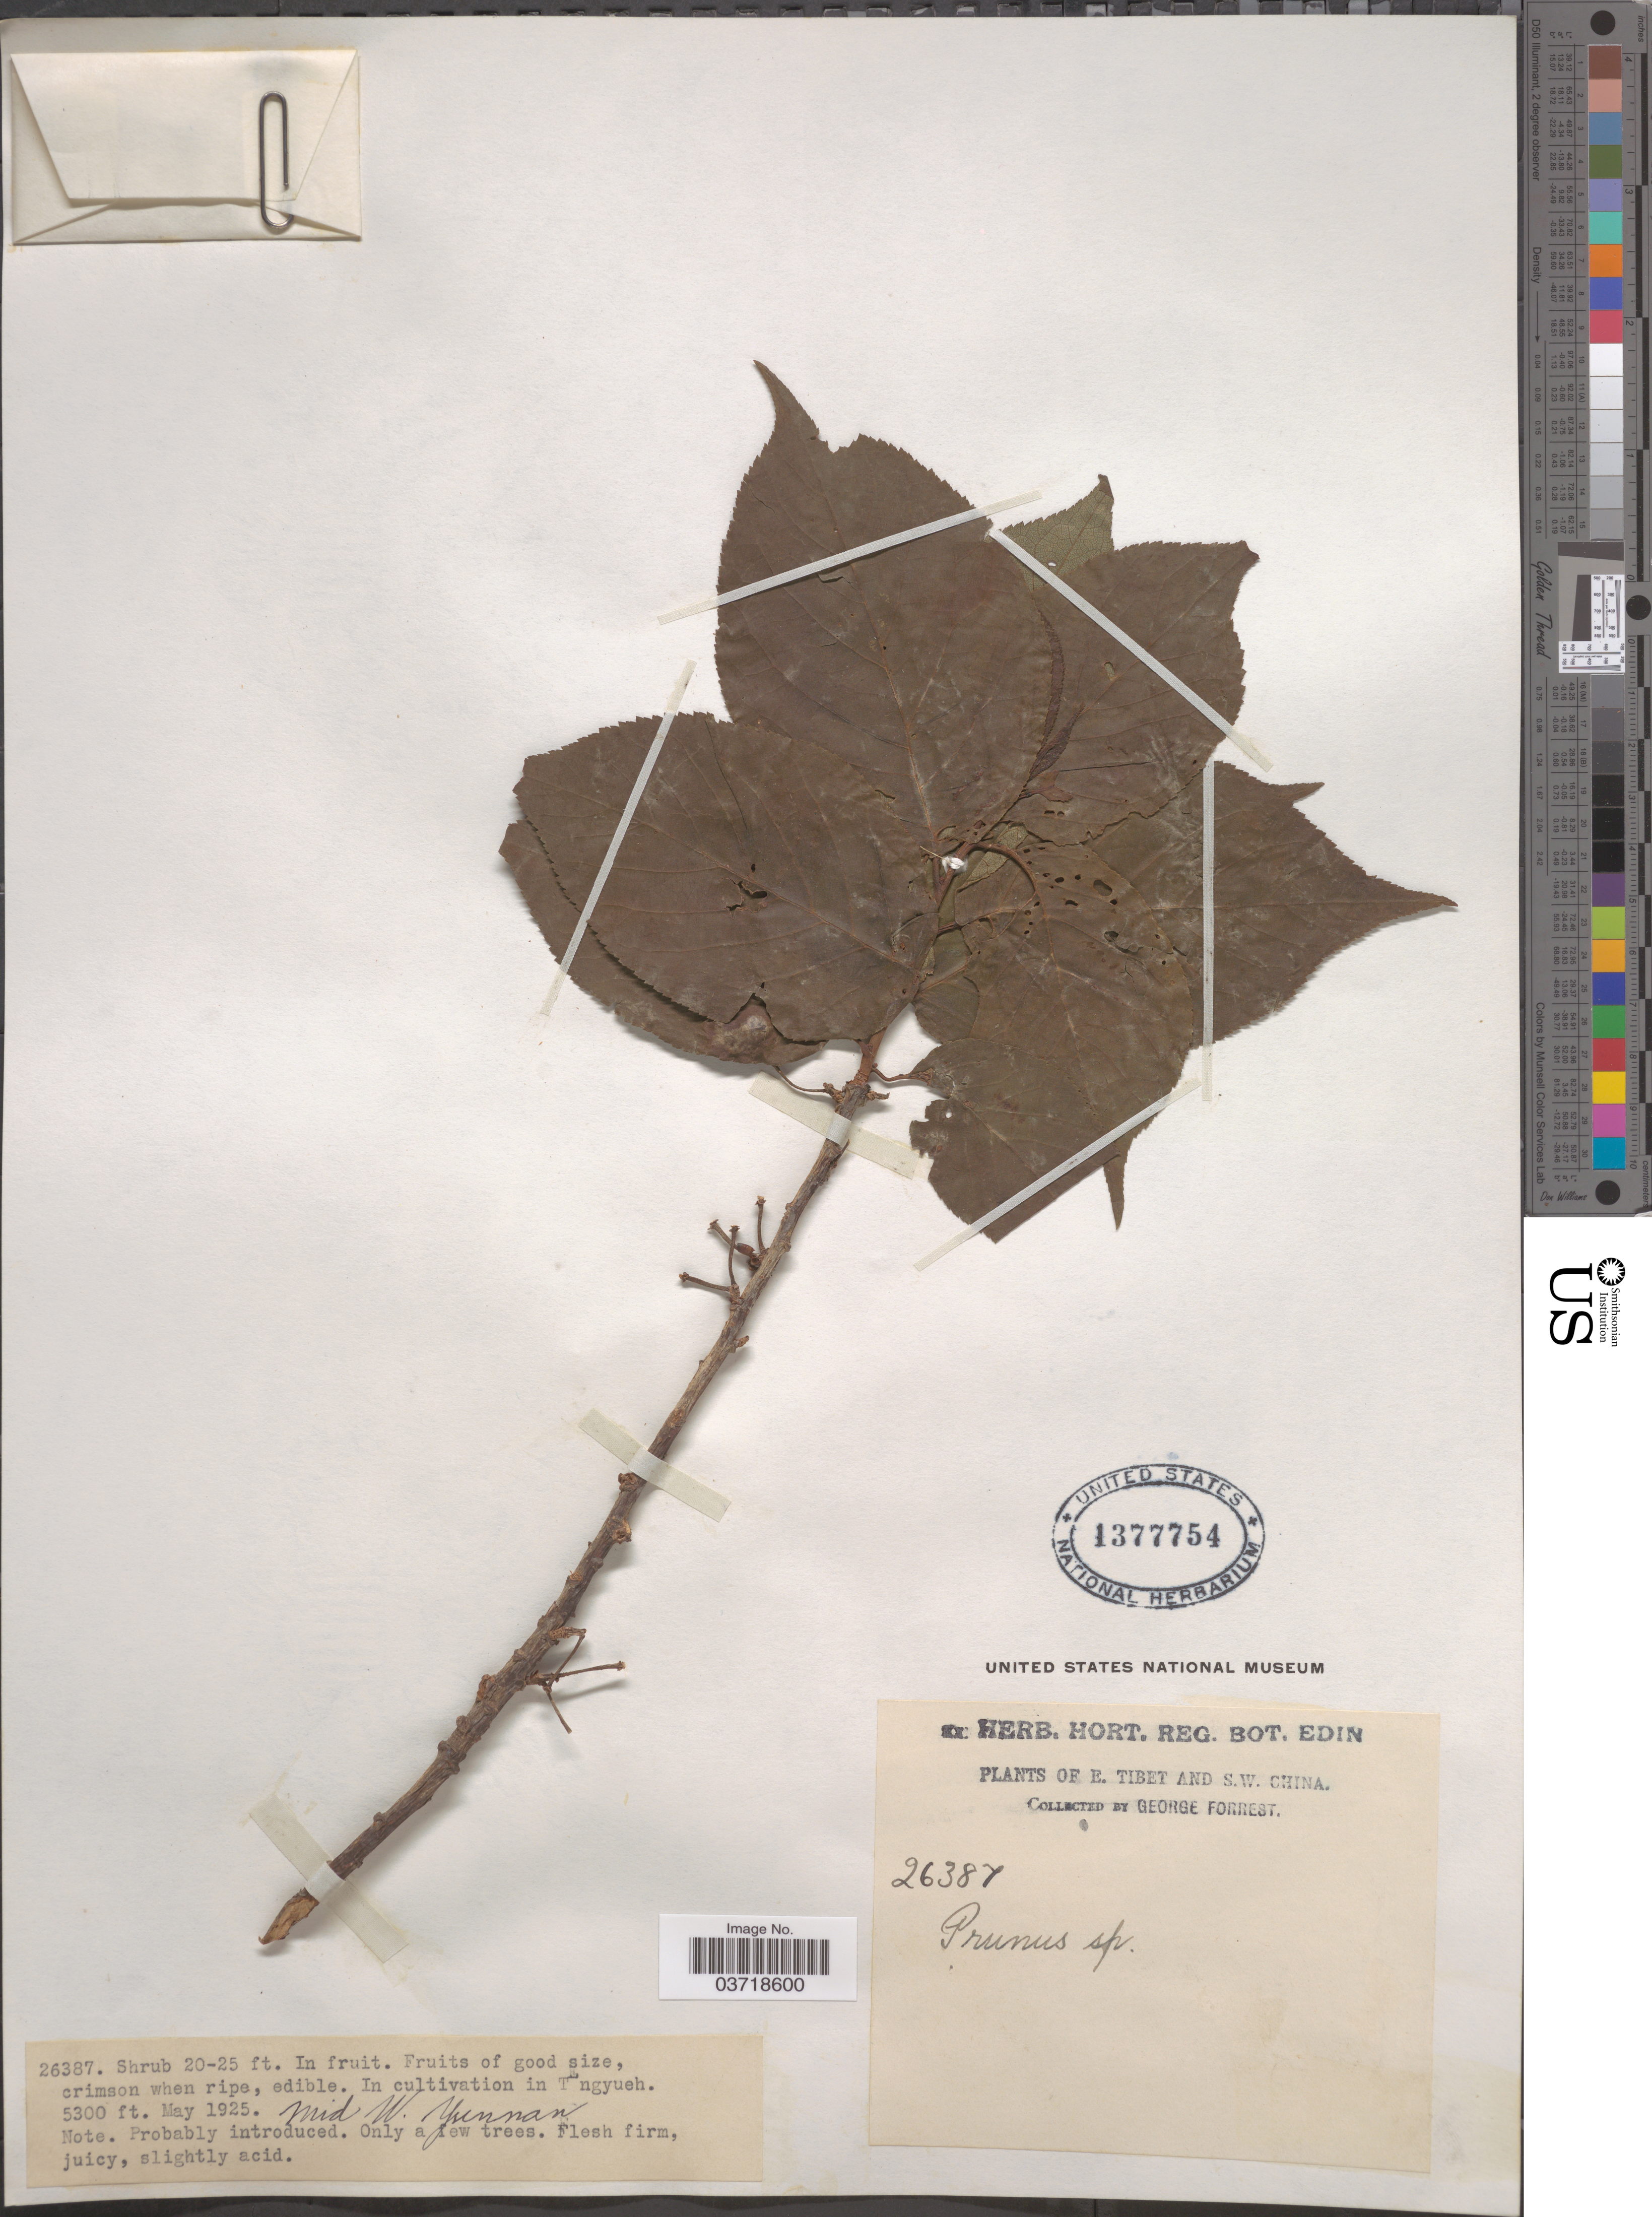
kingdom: Plantae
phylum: Tracheophyta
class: Magnoliopsida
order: Rosales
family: Rosaceae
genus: Prunus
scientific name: Prunus sp.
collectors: G. Forrest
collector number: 26387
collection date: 1925-05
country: China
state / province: Yunnan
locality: S.W. China. Tengyueh. Mid W. Yunnan.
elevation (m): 1615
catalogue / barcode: US 1377754